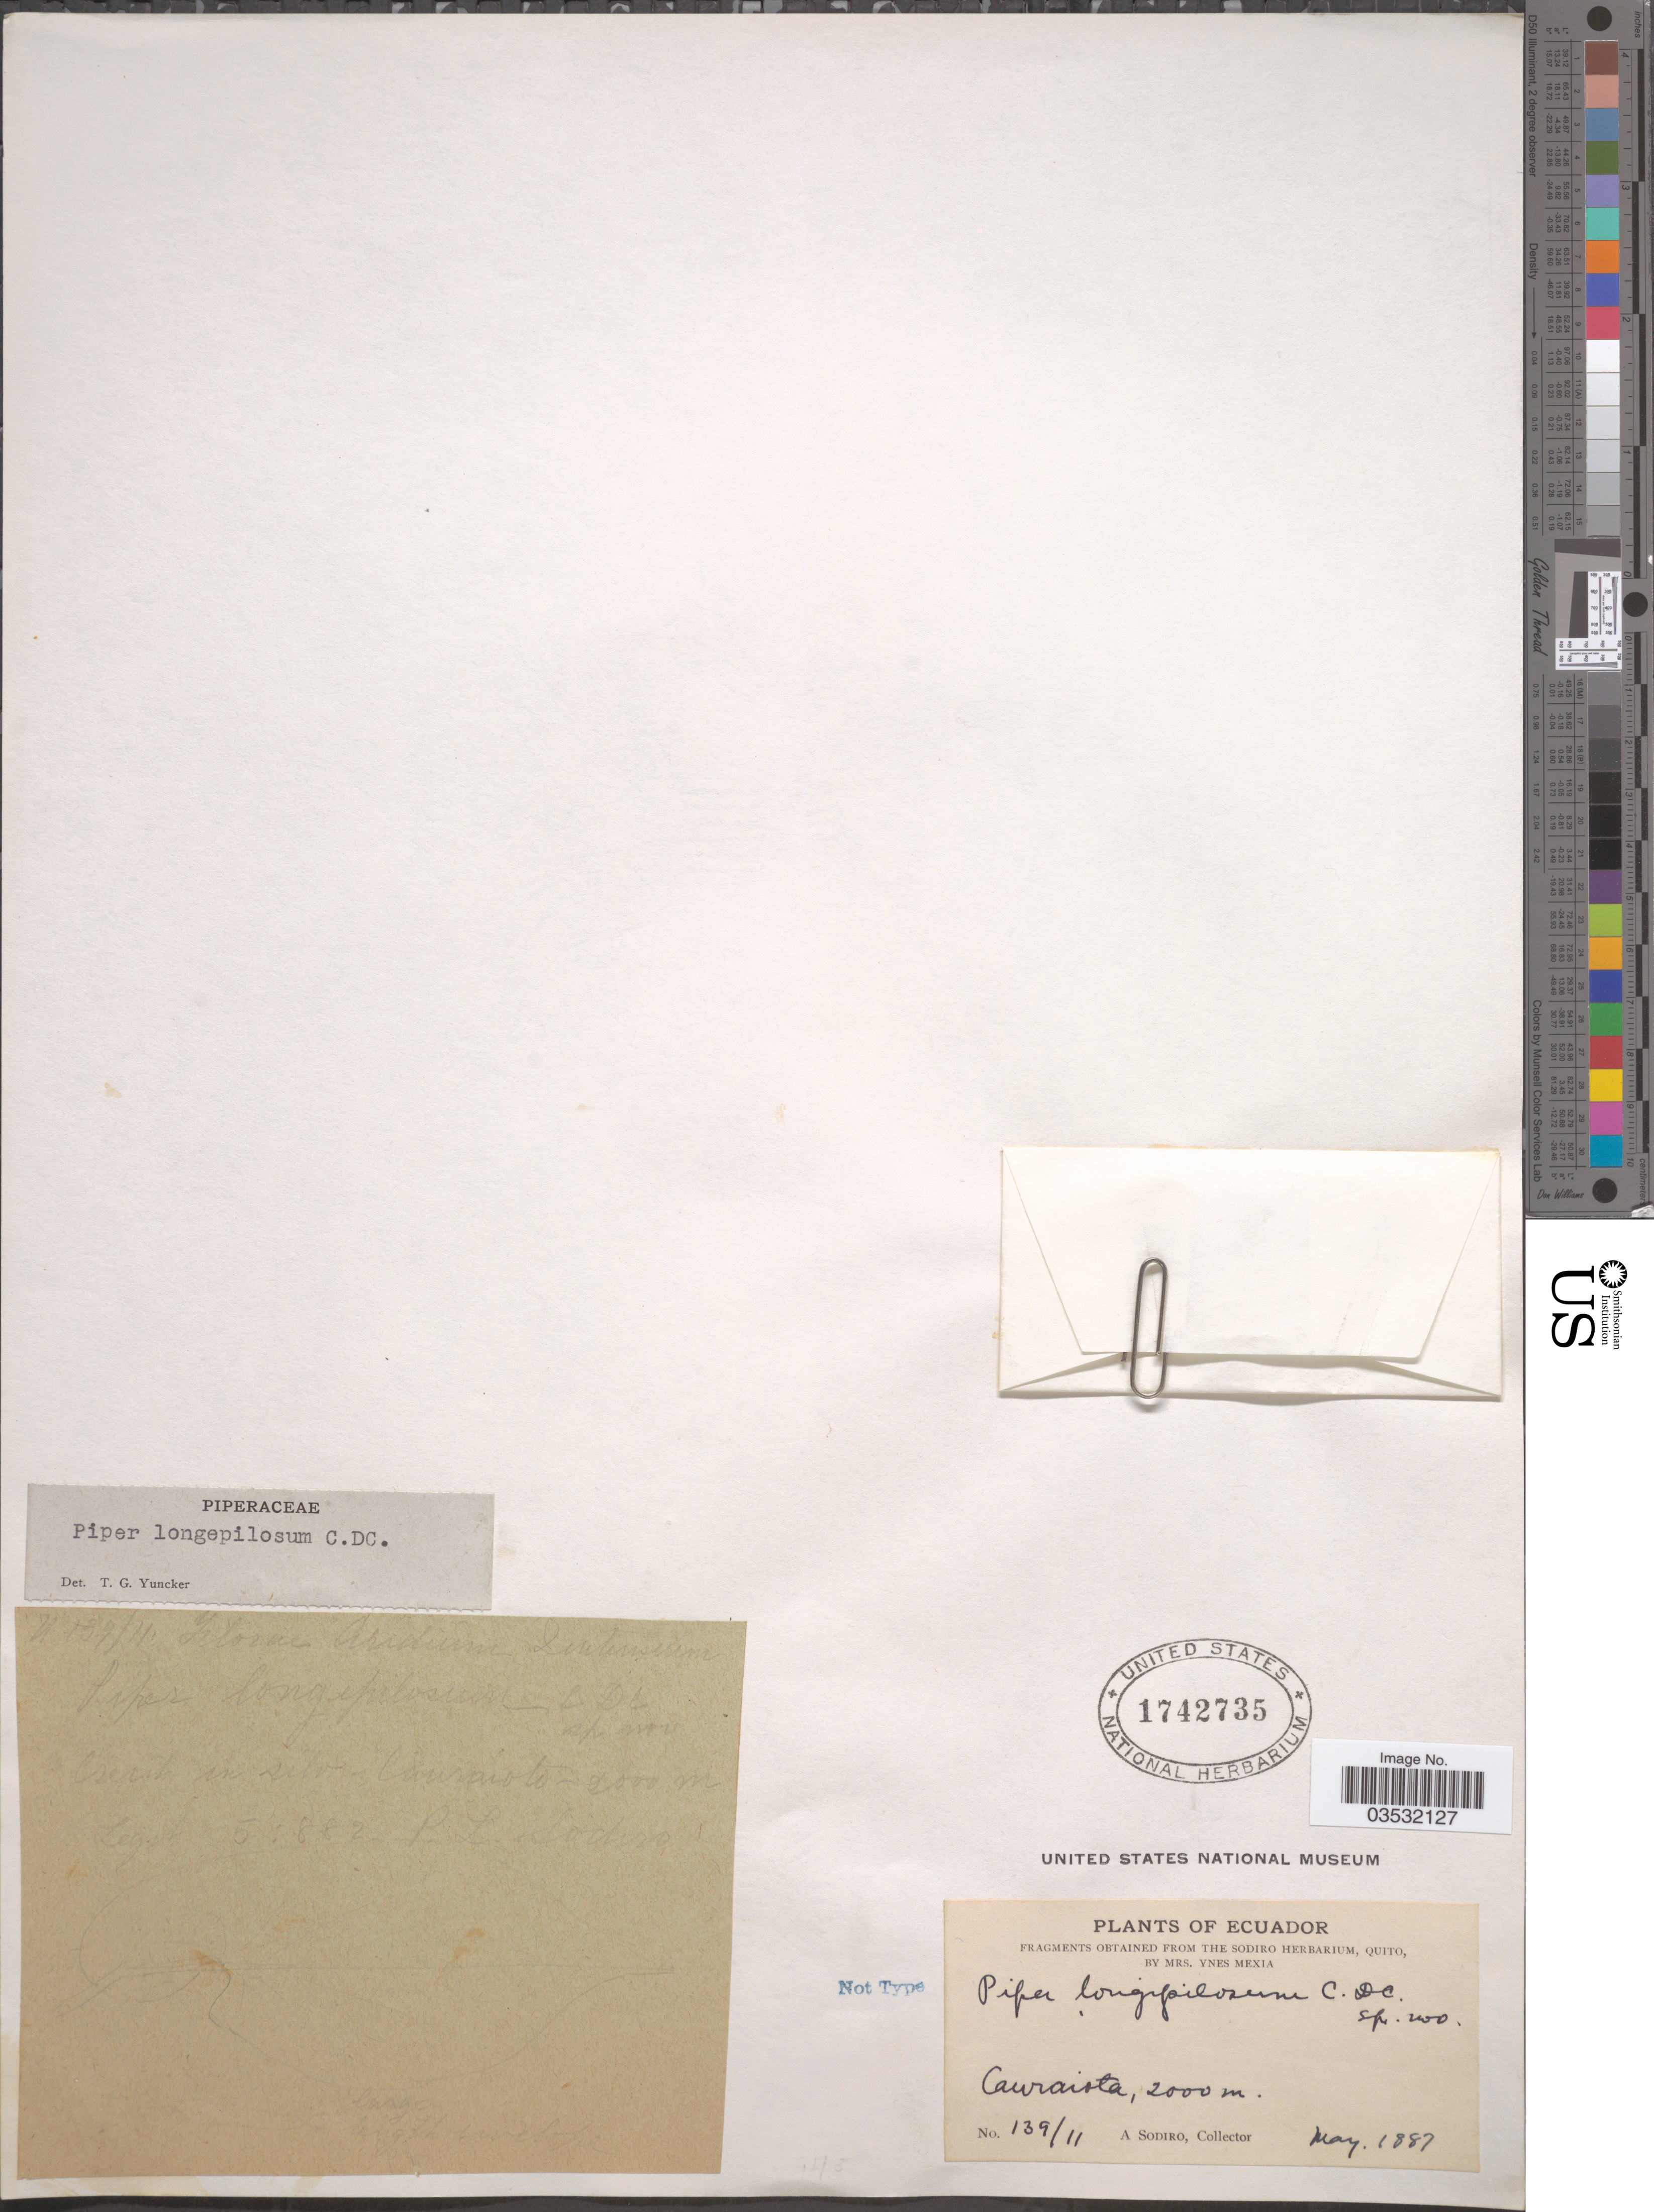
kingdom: Plantae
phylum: Tracheophyta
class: Magnoliopsida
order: Piperales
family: Piperaceae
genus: Piper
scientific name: Piper longepilosum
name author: C. DC.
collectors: P. Sodiro & A. Sodiro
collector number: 139/11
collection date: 1887-05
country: Ecuador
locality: Cauraista [interpreted].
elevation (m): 2000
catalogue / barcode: US 1742735